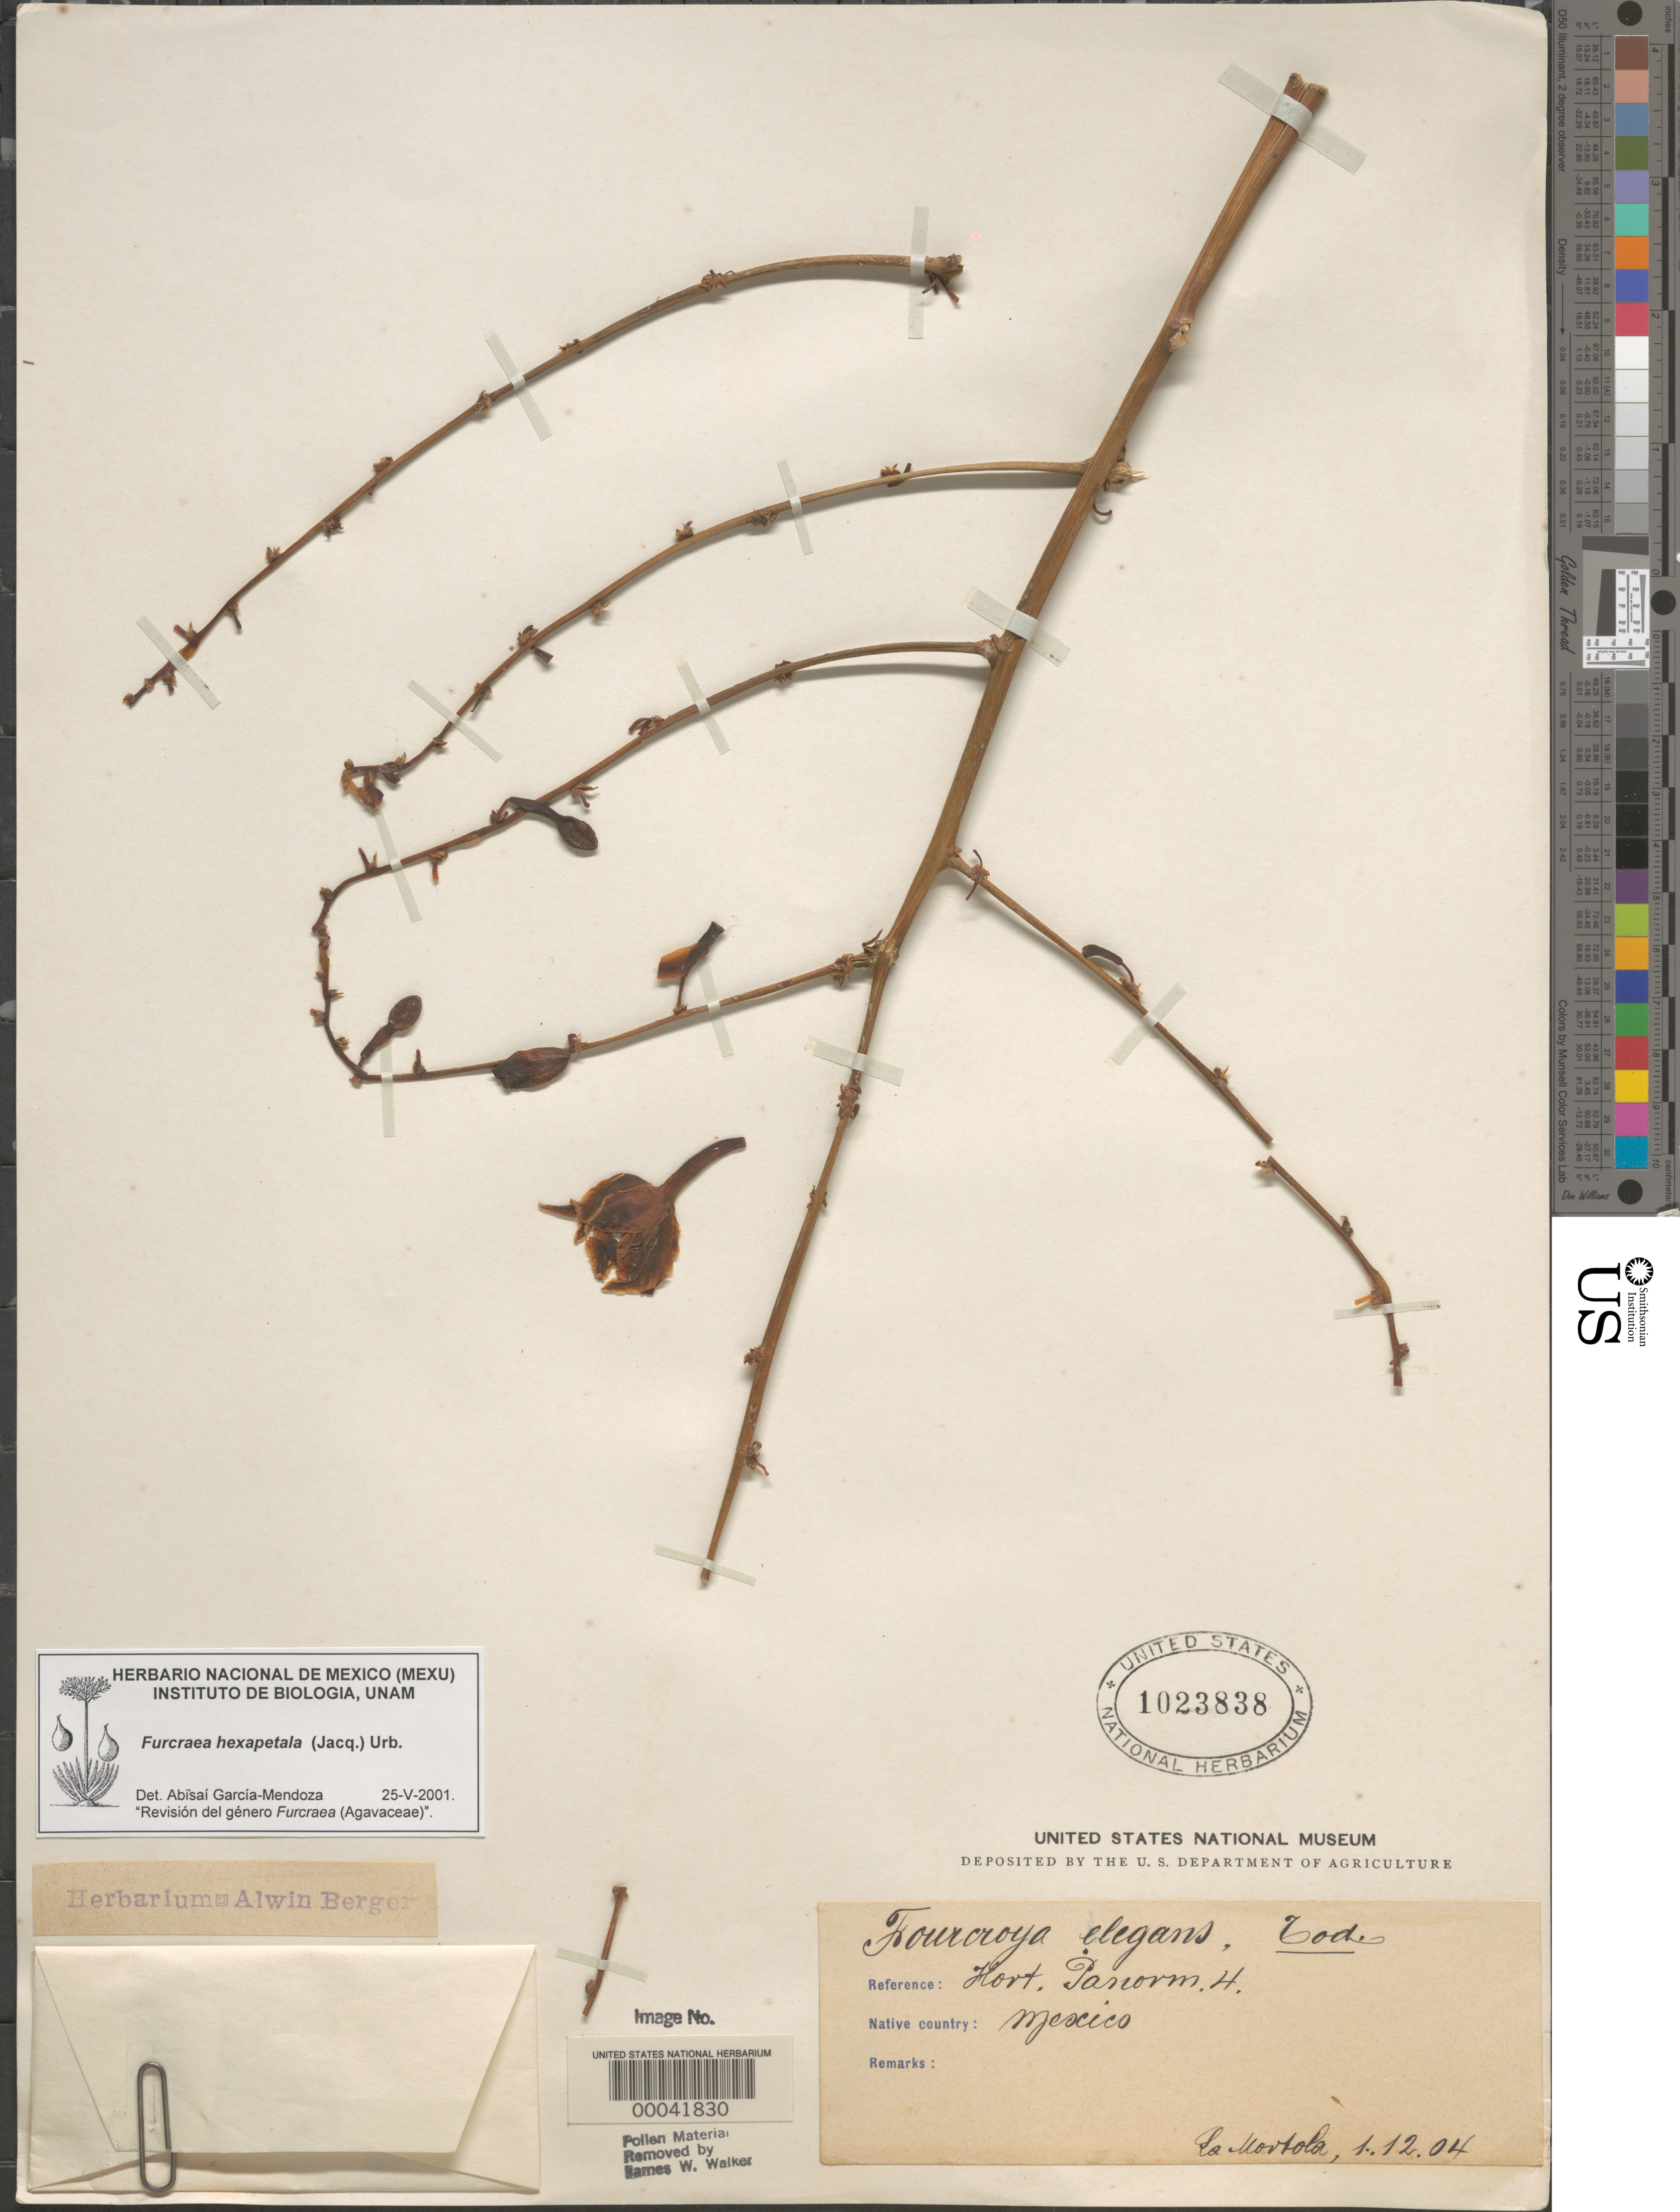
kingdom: Plantae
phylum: Tracheophyta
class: Liliopsida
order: Asparagales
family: Asparagaceae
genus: Furcraea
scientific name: Furcraea hexapetala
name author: (Jacq.) Urb.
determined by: García-Mendoza, A.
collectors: ex herb. A. Berger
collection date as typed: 01 Dec 1904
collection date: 1904-12-01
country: Mexico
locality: E of Monserrat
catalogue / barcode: US 1023838